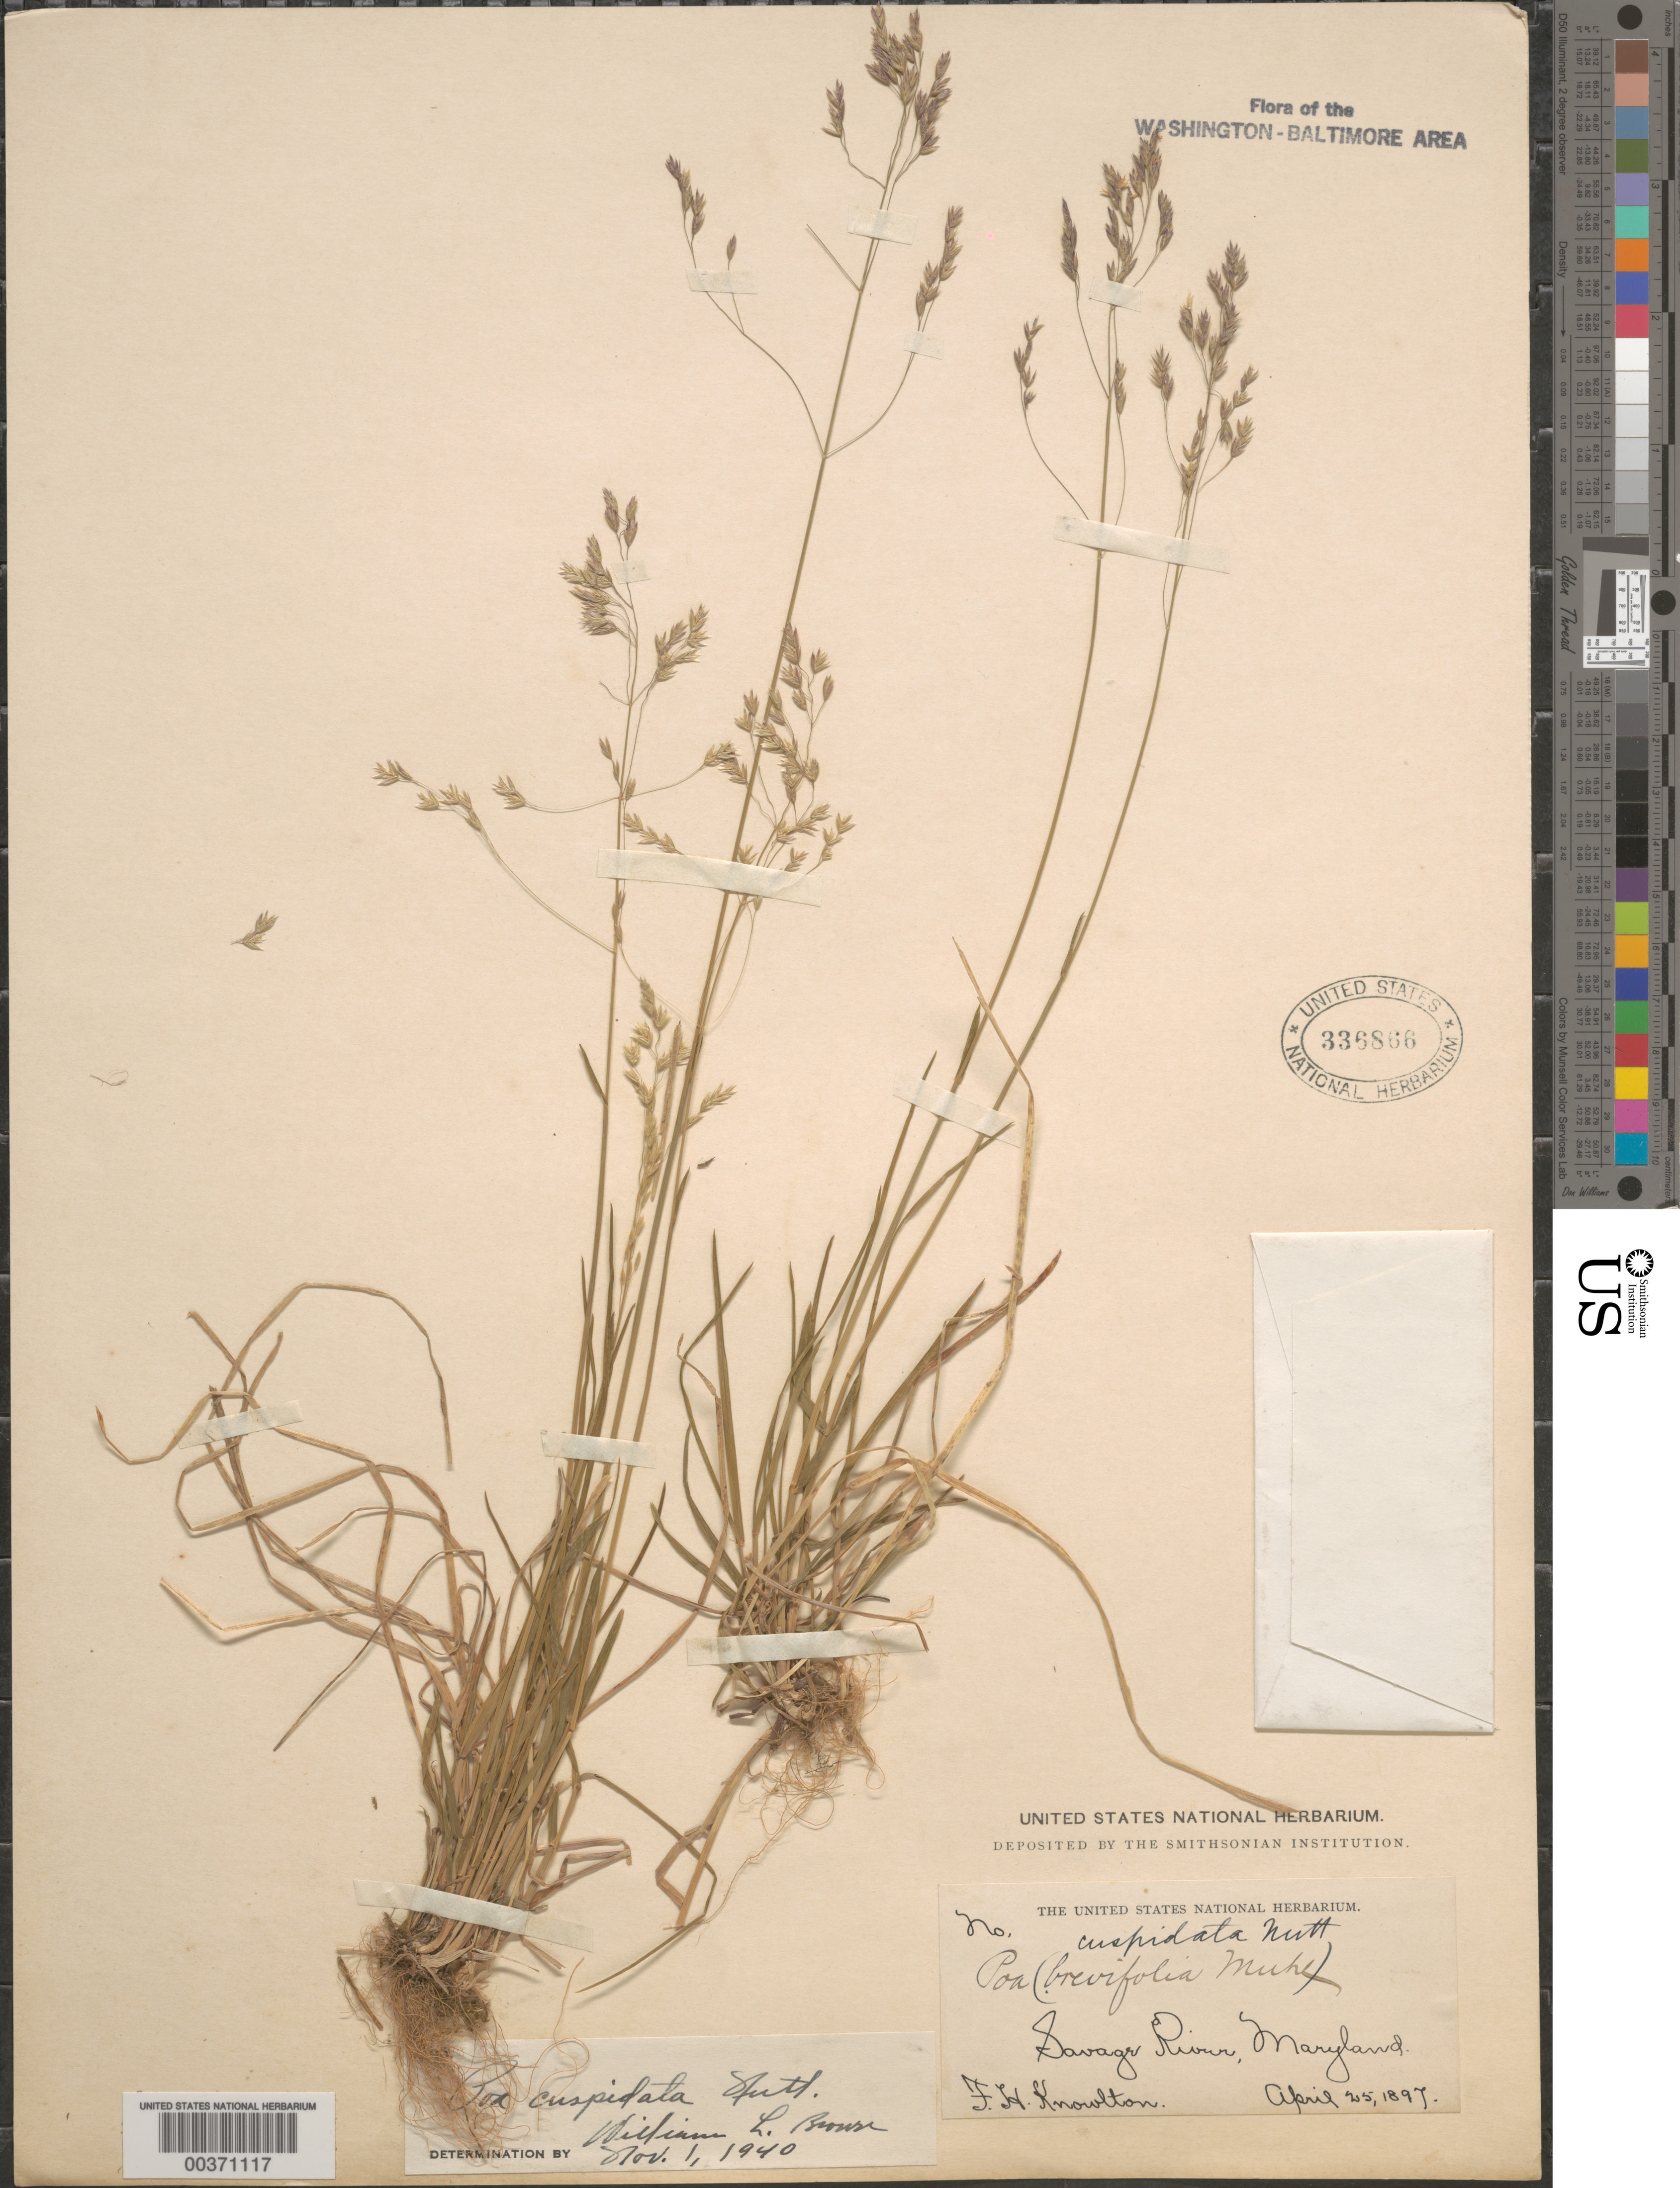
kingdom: Plantae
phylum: Tracheophyta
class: Liliopsida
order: Poales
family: Poaceae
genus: Poa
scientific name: Poa cuspidata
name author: Nutt.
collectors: F. H. Knowlton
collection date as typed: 25 Apr 1897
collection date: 1897-04-25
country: United States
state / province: Maryland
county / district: Howard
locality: Savage River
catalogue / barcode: US 336866